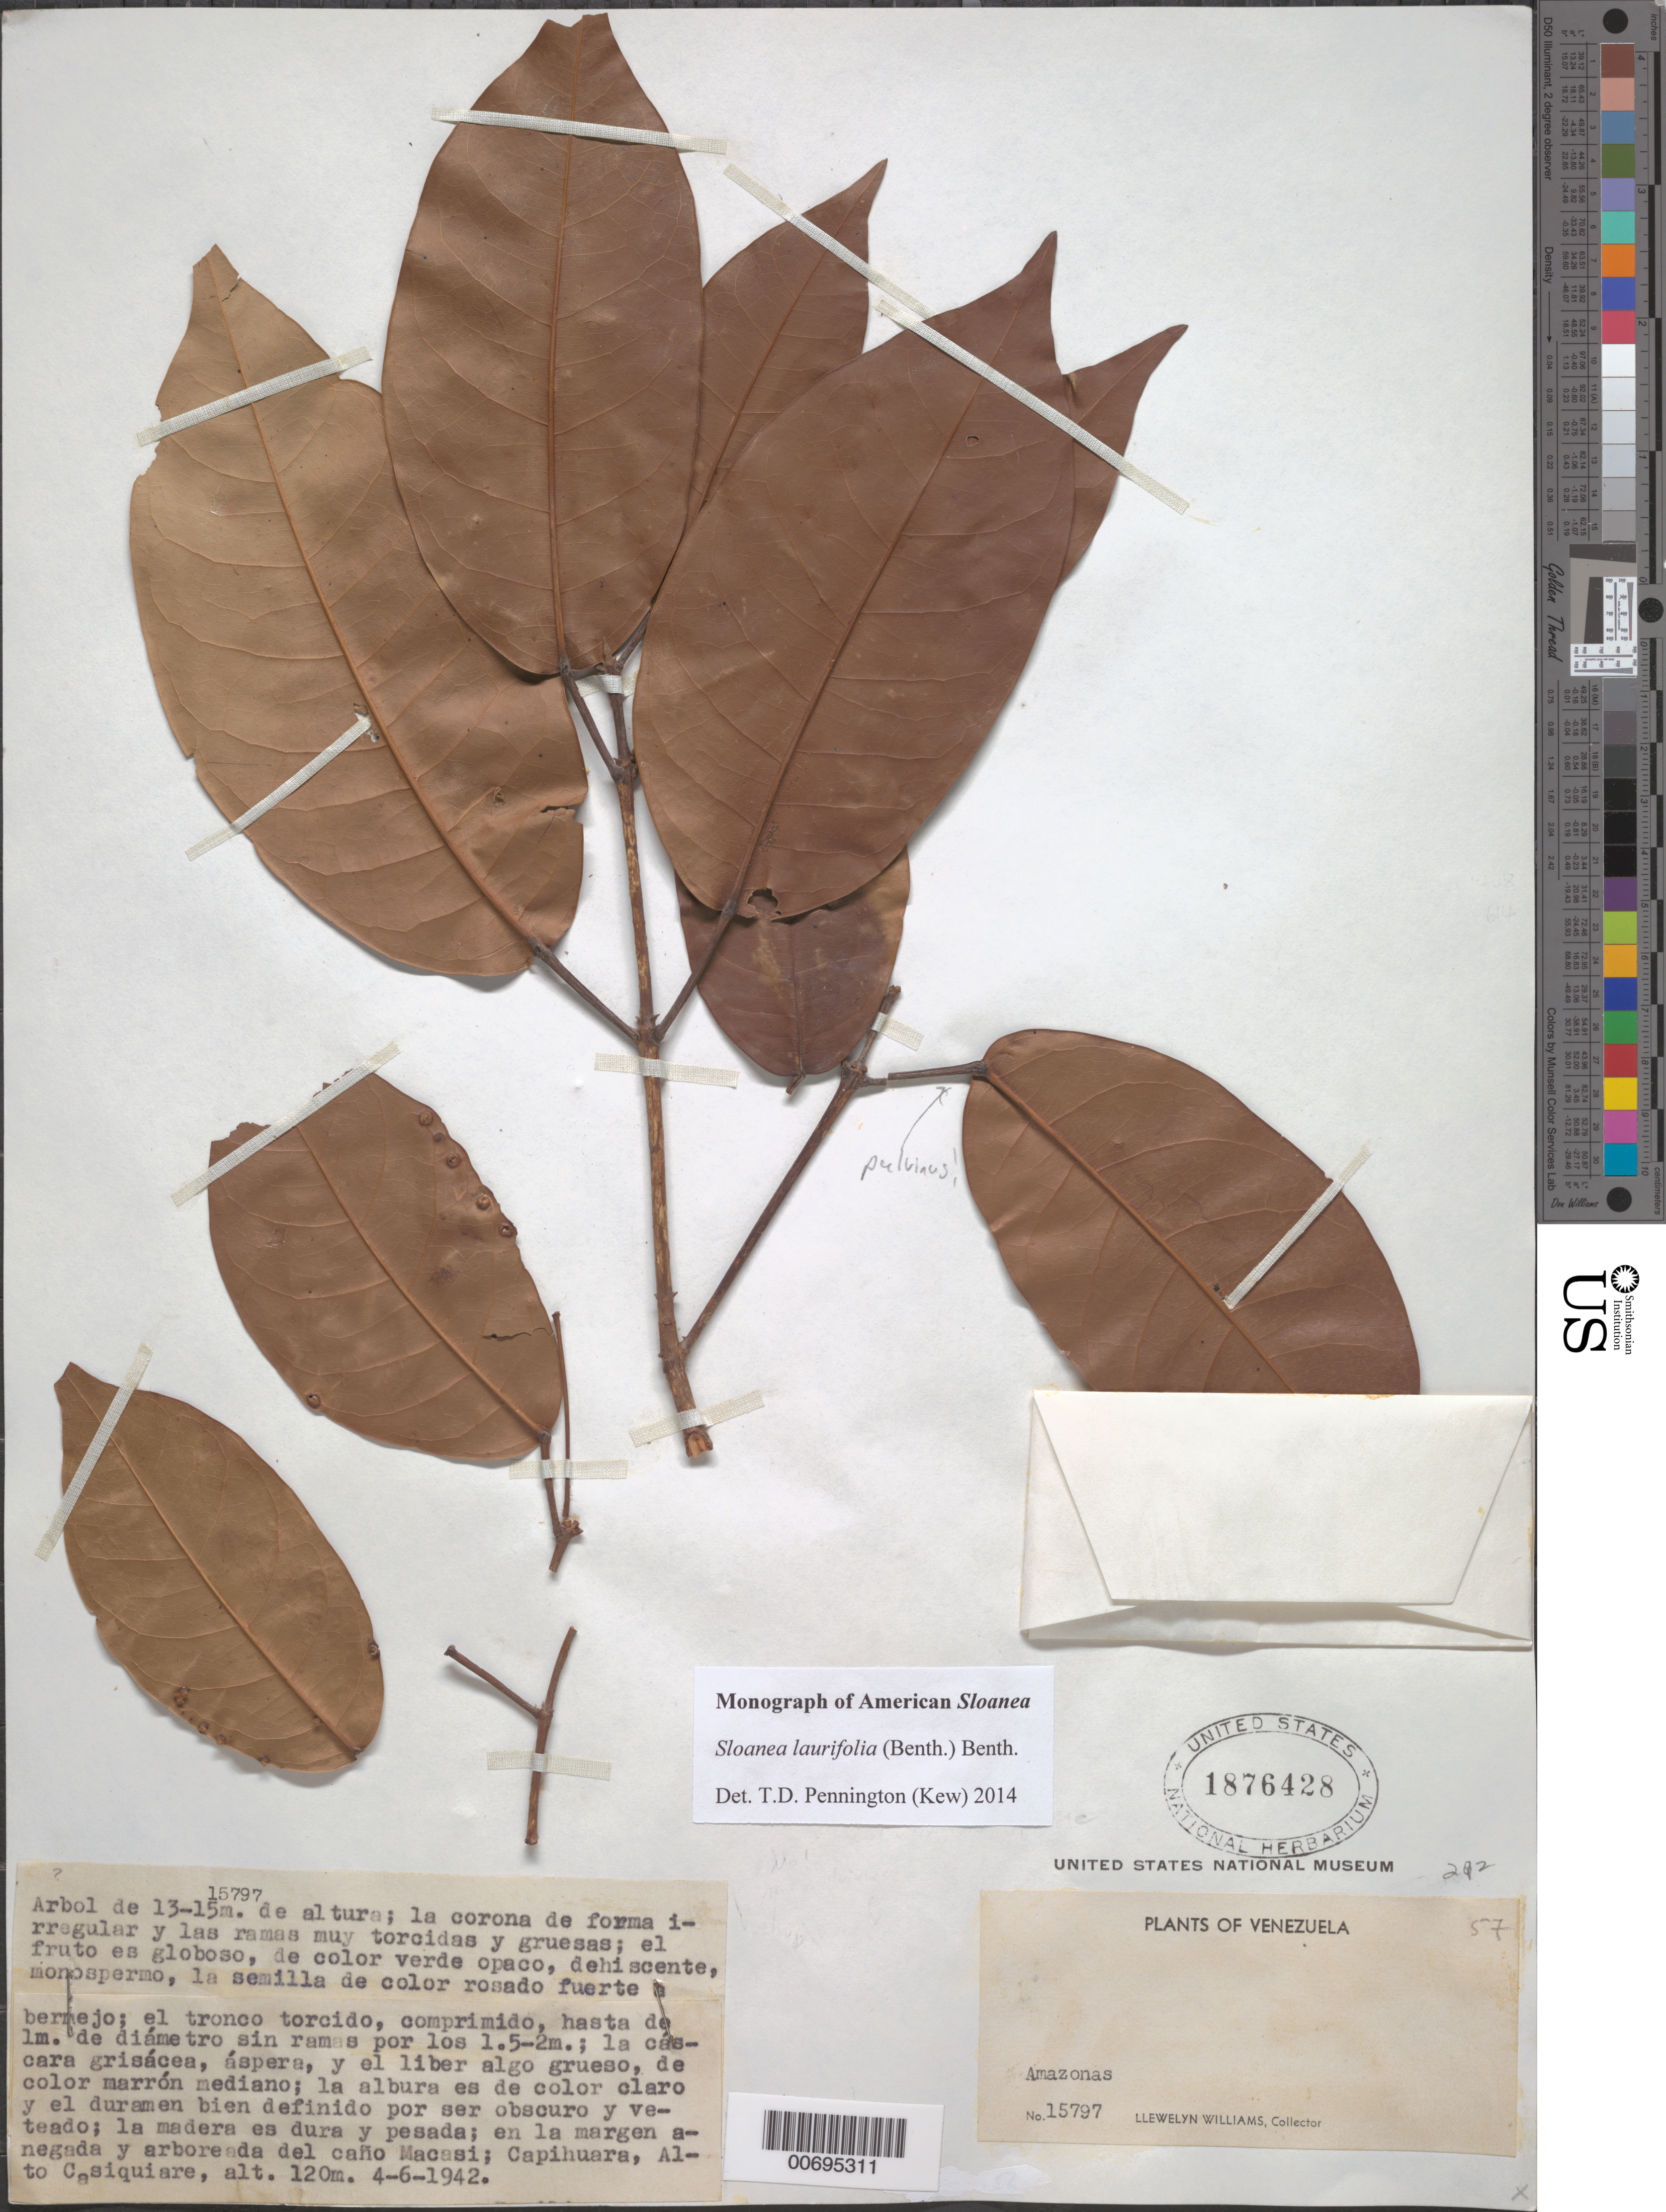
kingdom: Plantae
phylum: Tracheophyta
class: Magnoliopsida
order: Oxalidales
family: Elaeocarpaceae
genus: Sloanea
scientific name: Sloanea laurifolia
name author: (Benth.) Benth.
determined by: Pennington, T. D., (K)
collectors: L. Williams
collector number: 15797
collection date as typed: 6 Apr 1942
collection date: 1942-04-06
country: Venezuela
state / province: Amazonas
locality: Capihuara, Alto Casiquiare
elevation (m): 120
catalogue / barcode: US 1876428